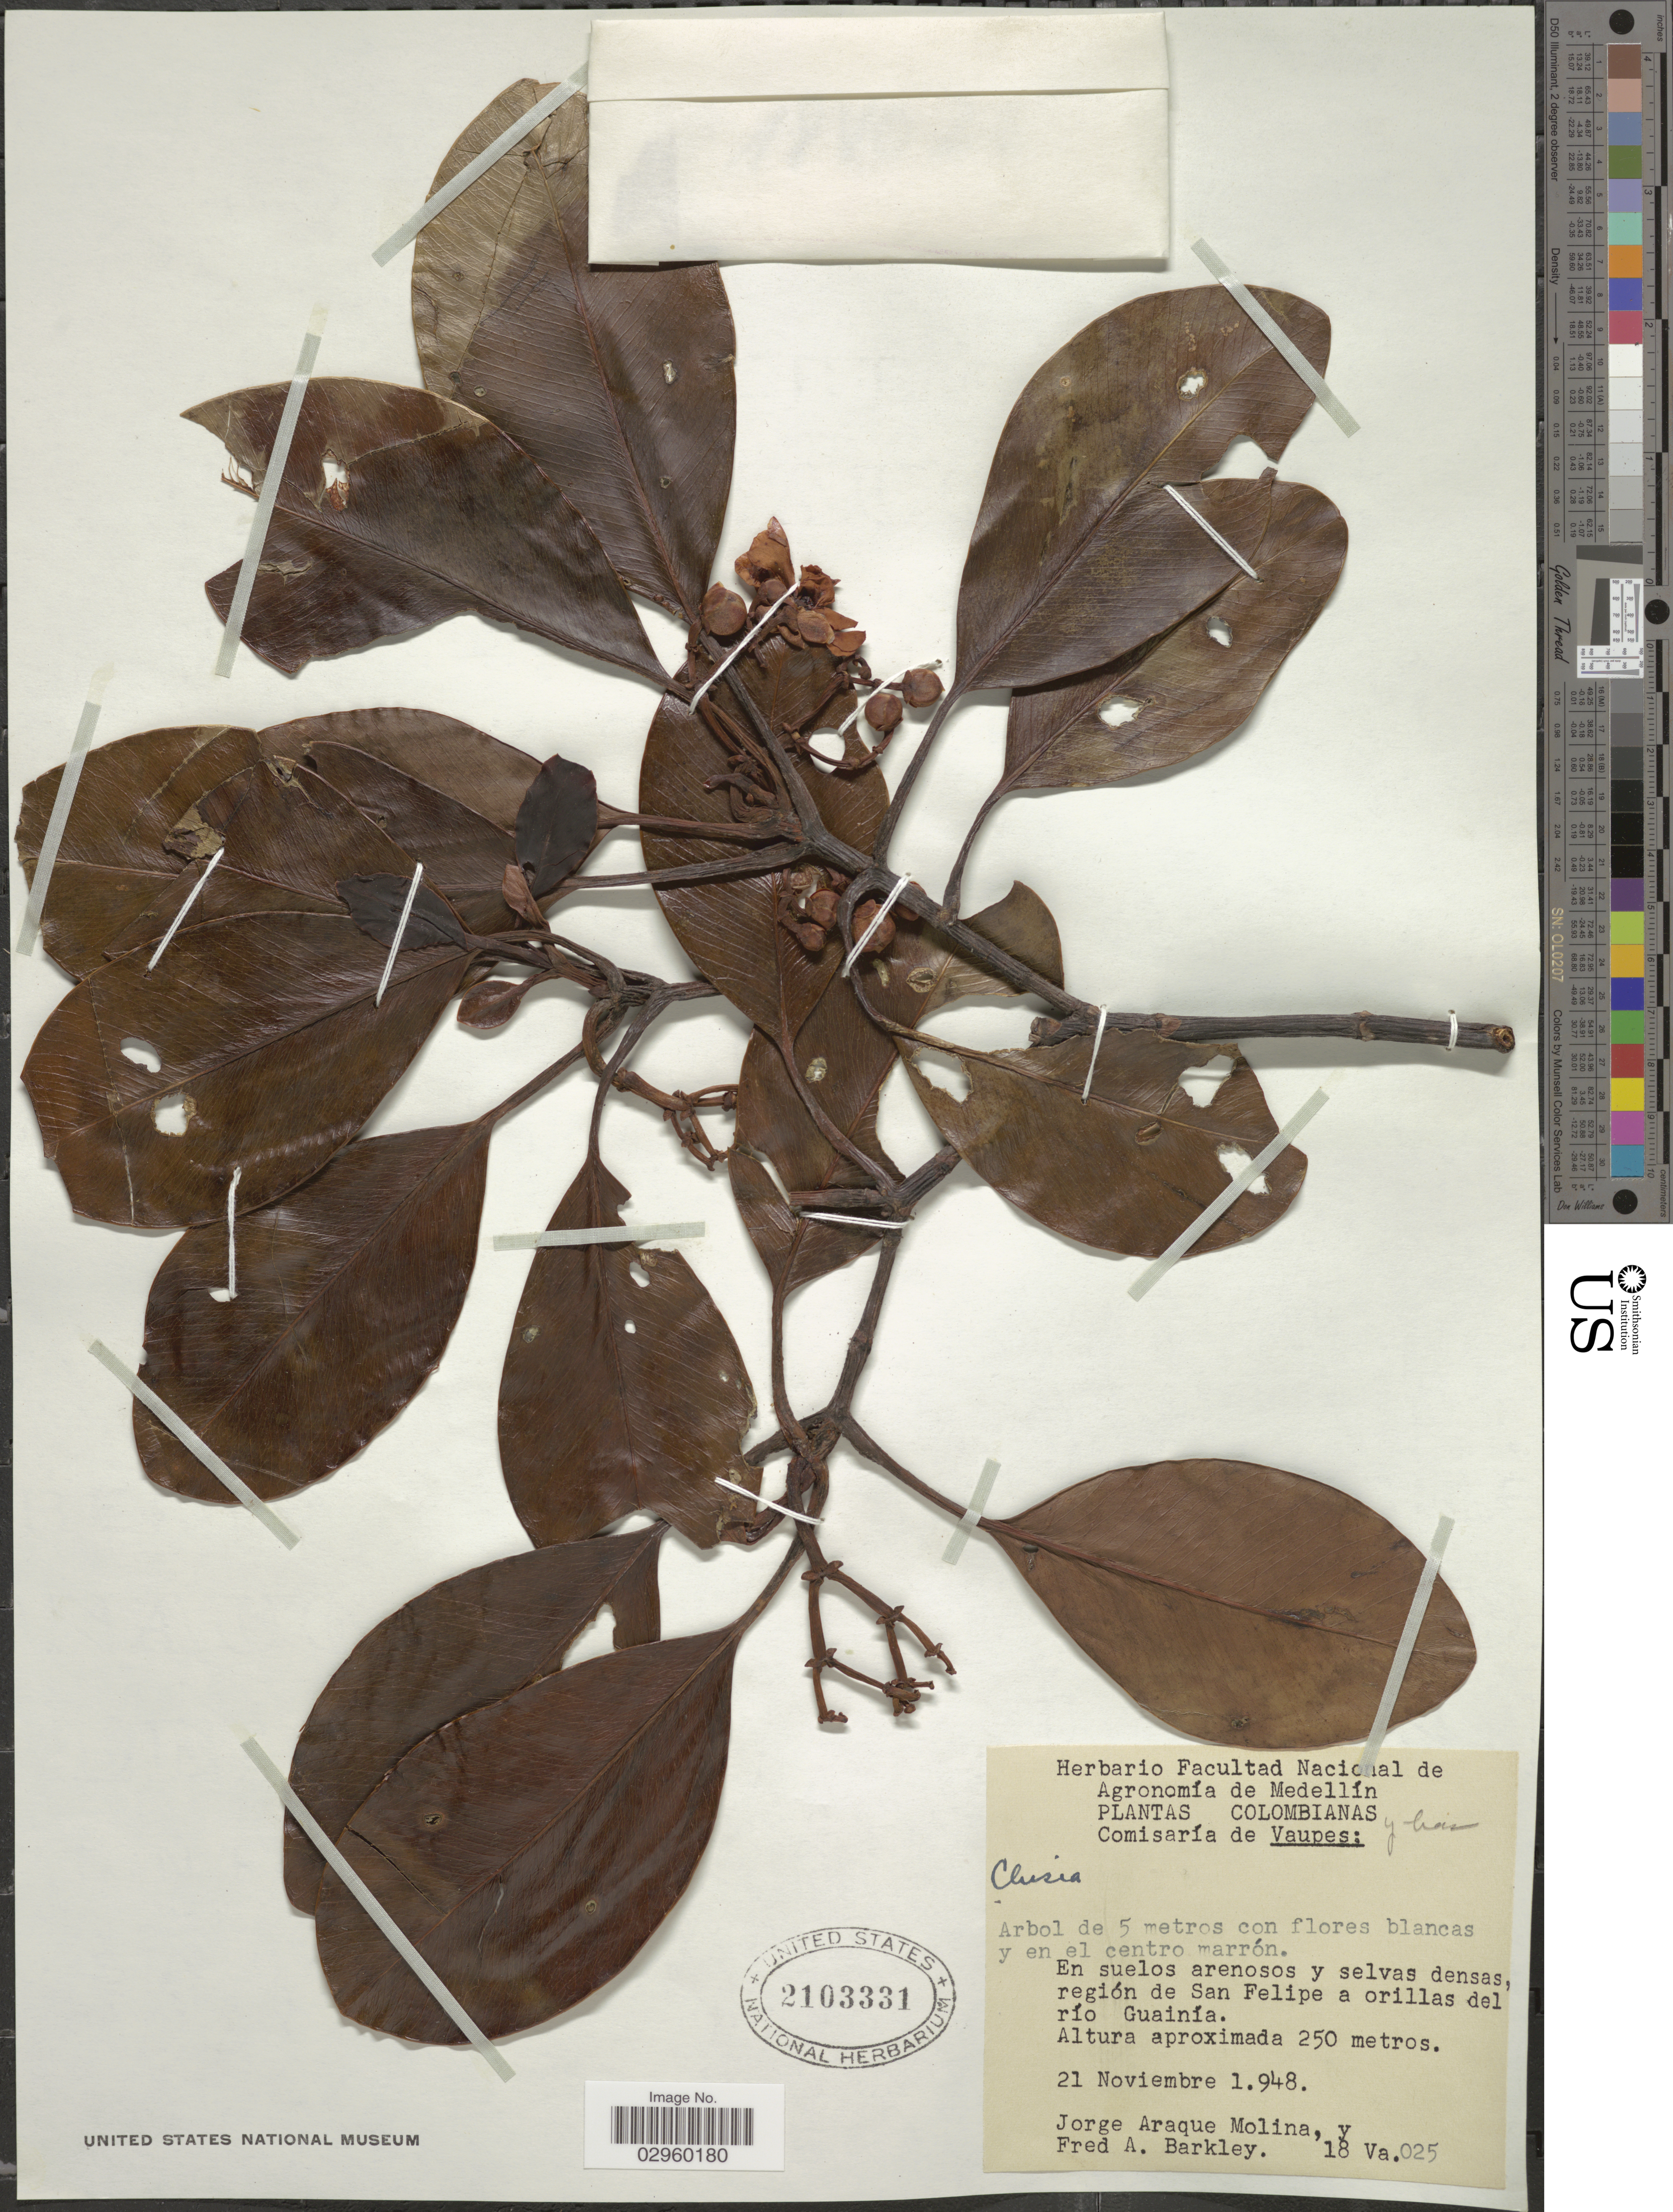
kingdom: Plantae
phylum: Tracheophyta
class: Magnoliopsida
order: Malpighiales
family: Clusiaceae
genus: Clusia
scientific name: Clusia sp.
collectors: J. A. Molina & F. A. Barkley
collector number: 18 Va. 025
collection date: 1948-11-21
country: Colombia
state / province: Vaupés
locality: Comisaría de Vaupes, En suelos arenosos y selvas densas, región de San Felipe a orillas del río Guainía.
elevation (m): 250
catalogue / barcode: US 2103331